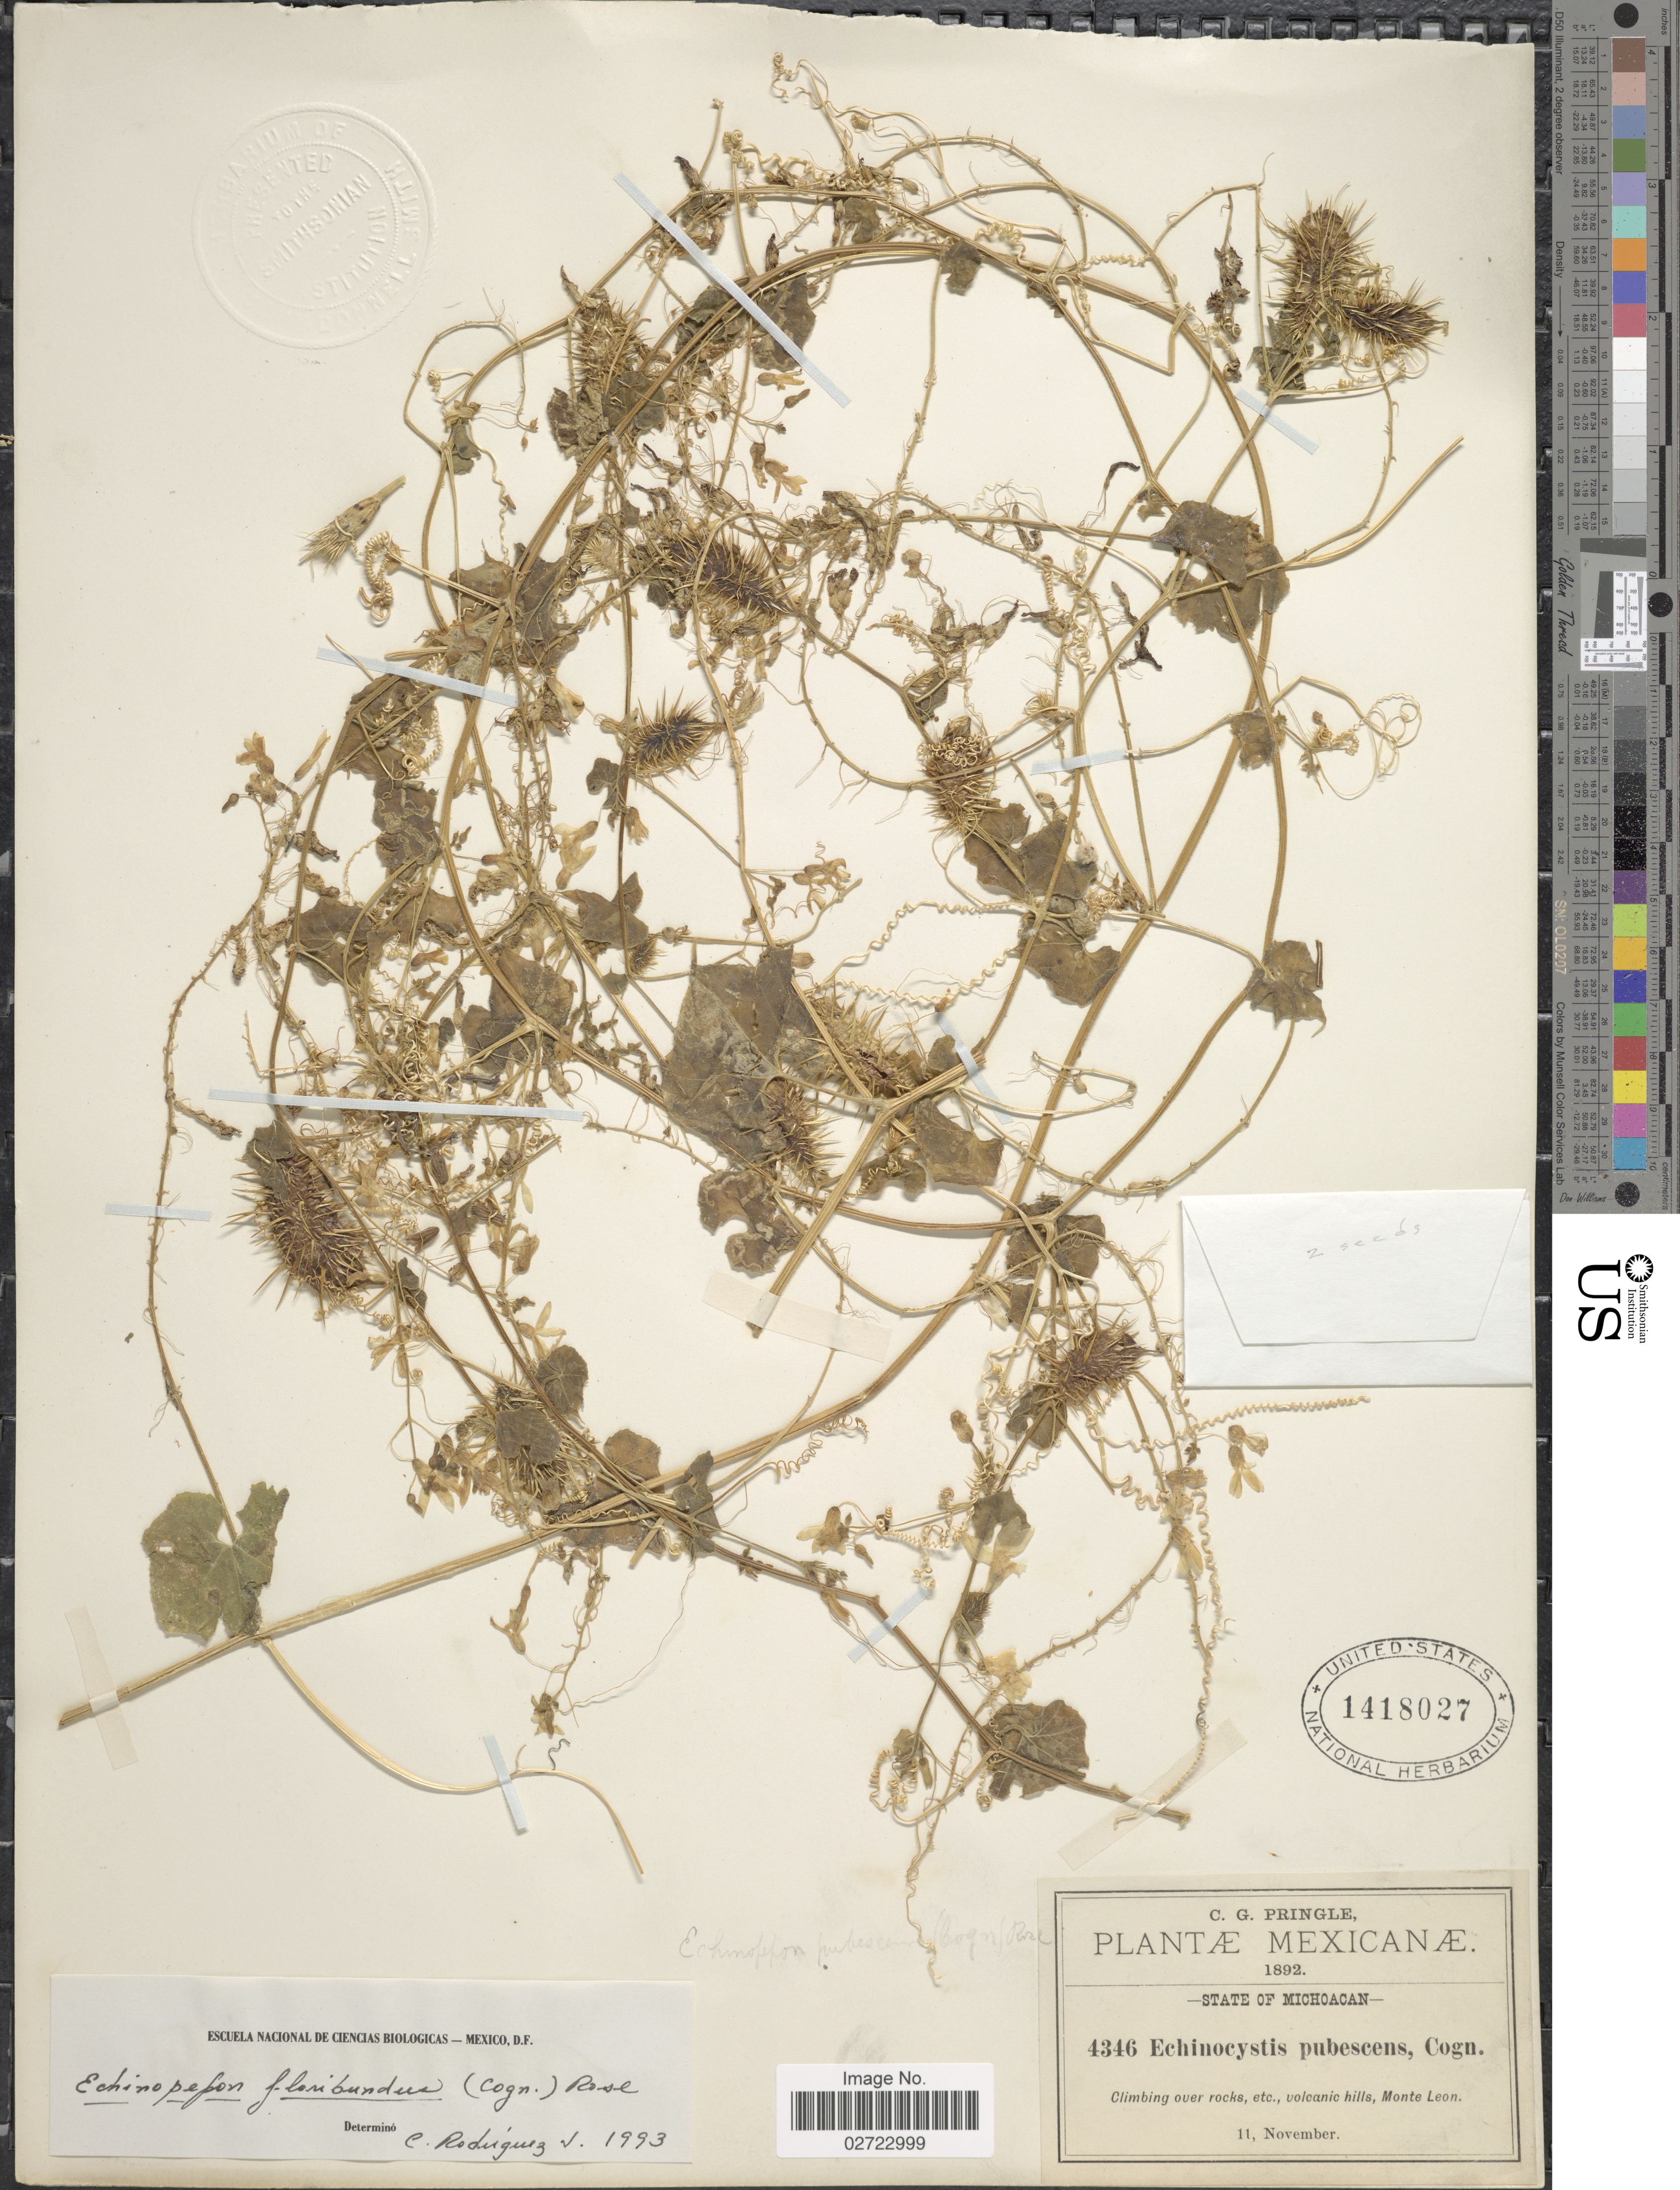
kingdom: Plantae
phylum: Tracheophyta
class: Magnoliopsida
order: Cucurbitales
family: Cucurbitaceae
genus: Echinopepon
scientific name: Echinopepon floribundus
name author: (Cogn.) Rose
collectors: C. G. Pringle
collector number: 4346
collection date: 1892-11-11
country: Mexico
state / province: Michoacán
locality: Volcanic hills, Monte Leon.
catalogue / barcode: US 1418027